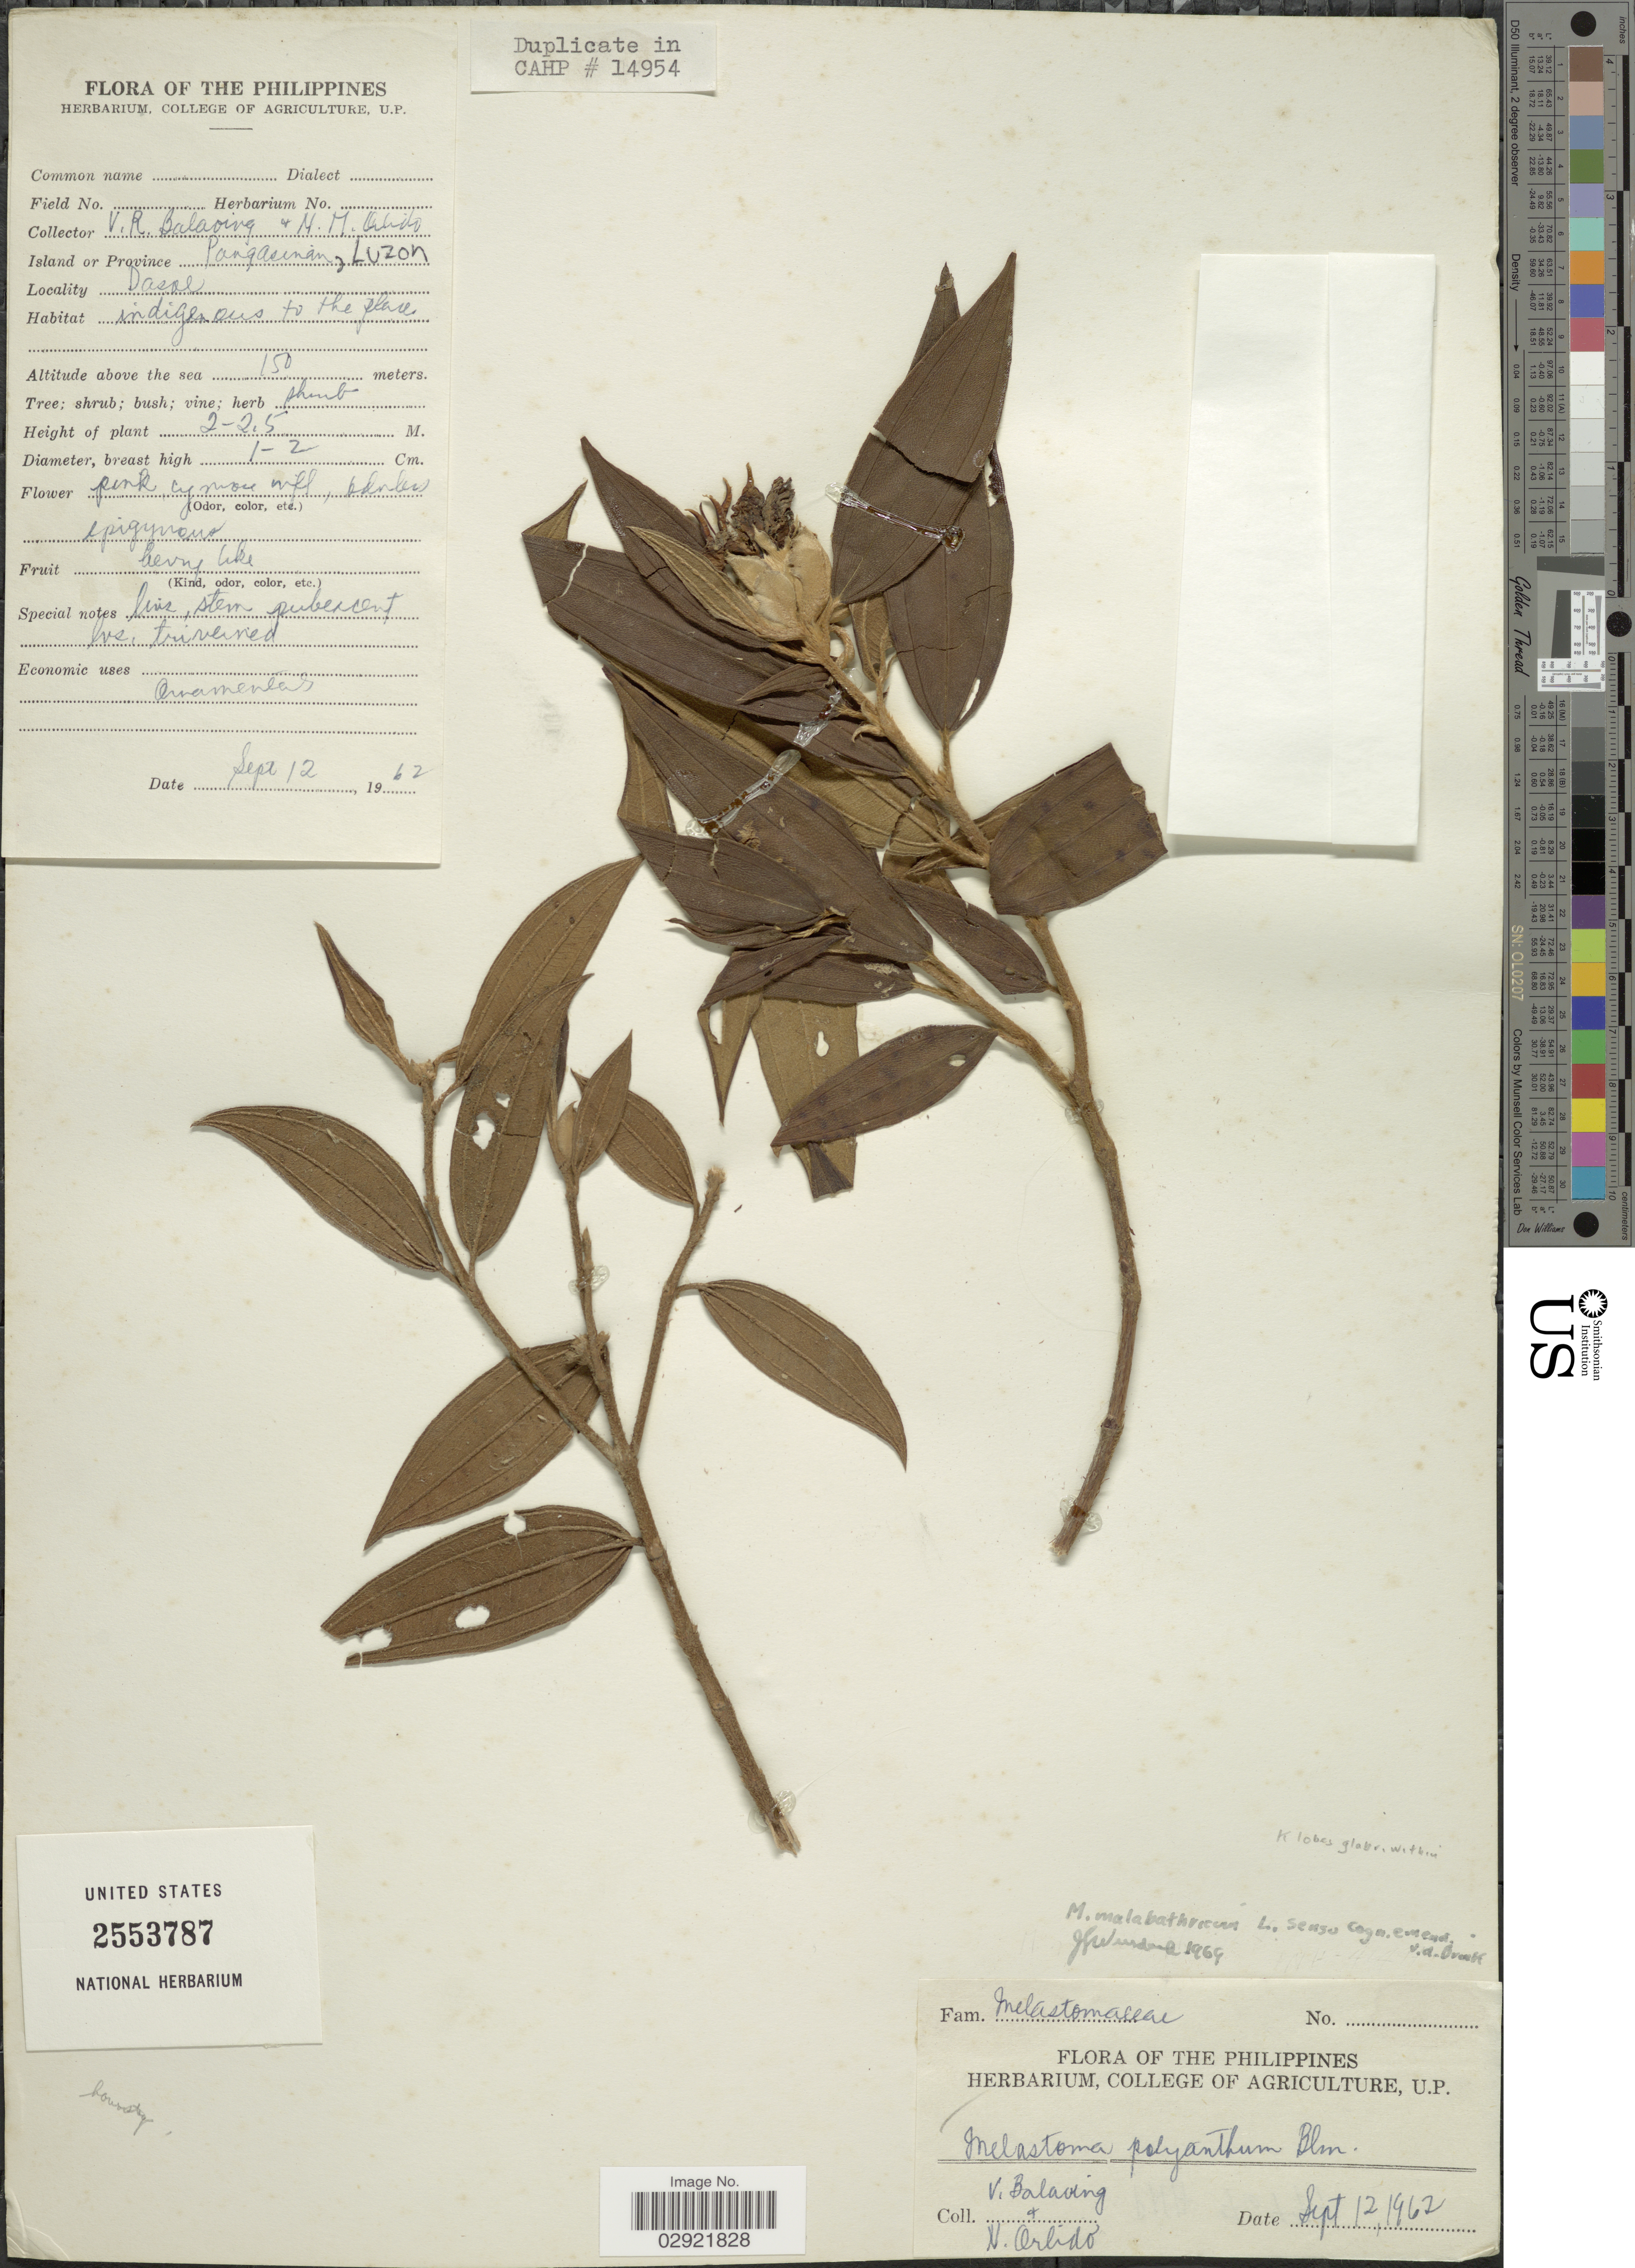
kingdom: Plantae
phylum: Tracheophyta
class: Magnoliopsida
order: Myrtales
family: Melastomataceae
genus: Melastoma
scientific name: Melastoma malabathricum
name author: L.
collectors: V. Balaoing & N. Orlido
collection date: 1962-09-12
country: Philippines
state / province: Ilocos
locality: Island or Province Pangasinan, Luzon. Dasoe.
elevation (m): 150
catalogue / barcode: US 2553787